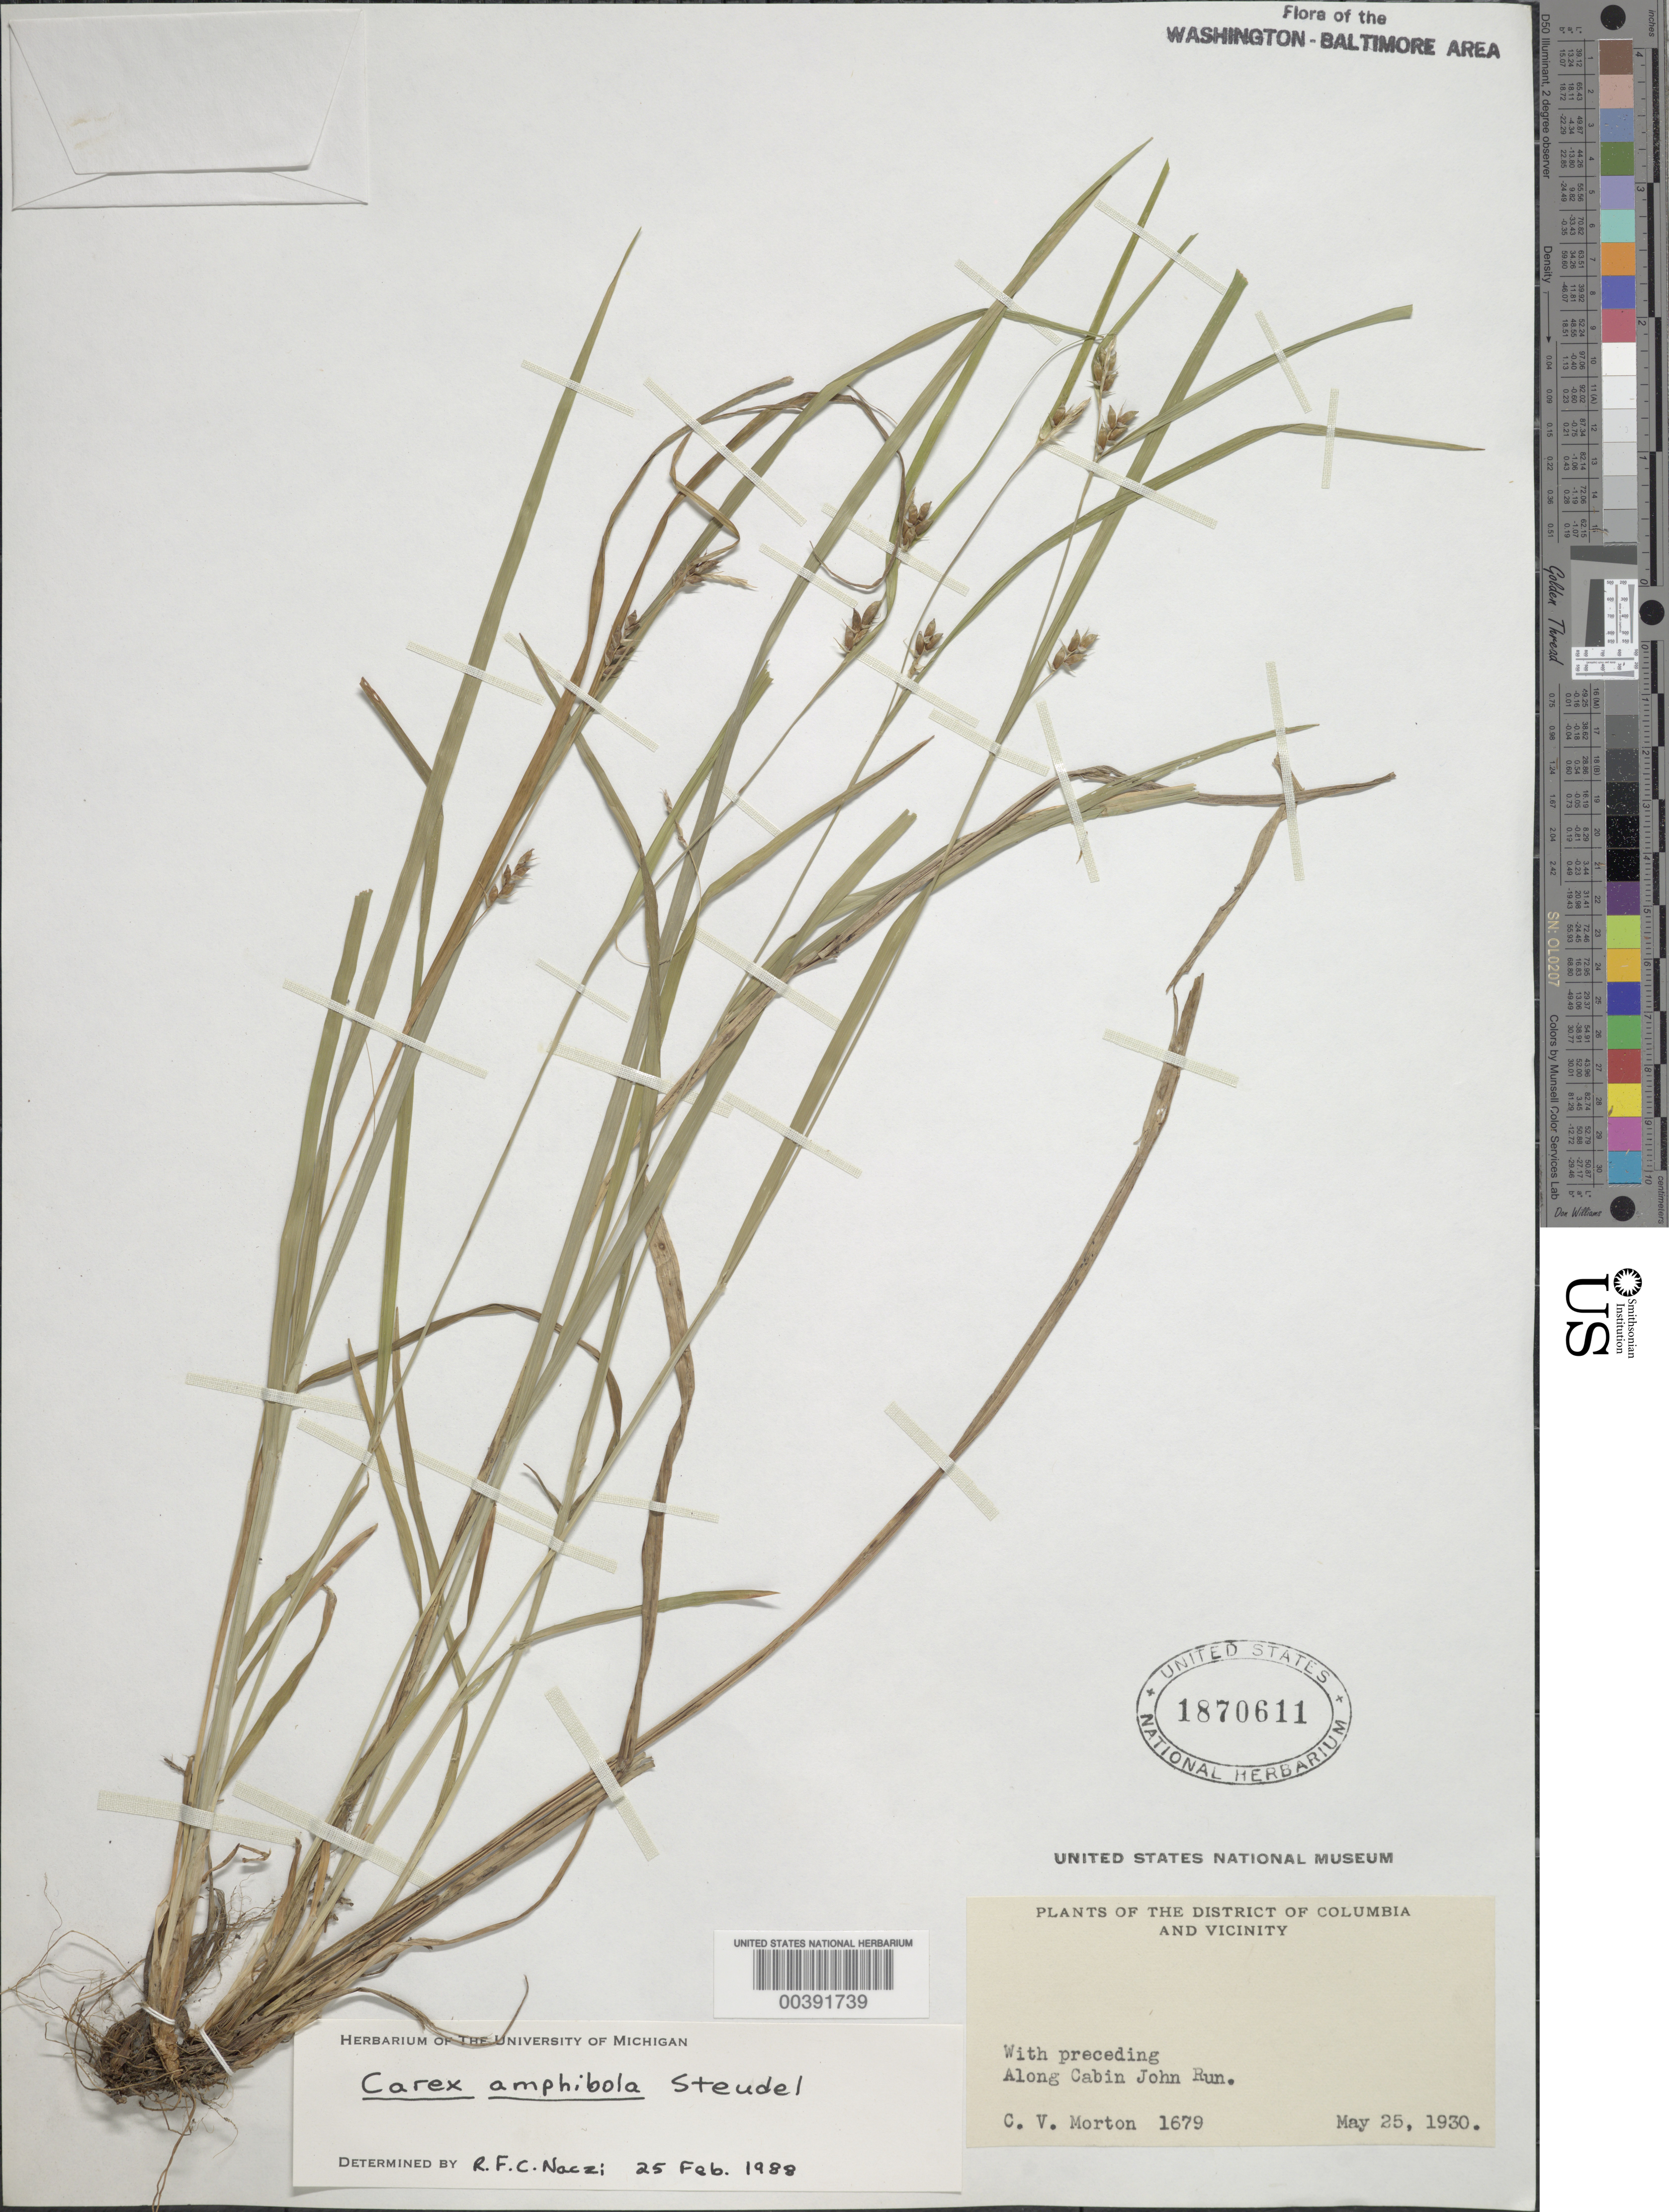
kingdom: Plantae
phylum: Tracheophyta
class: Liliopsida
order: Poales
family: Cyperaceae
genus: Carex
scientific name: Carex amphibola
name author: Steud.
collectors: C. V. Morton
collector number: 1679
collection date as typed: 25 May 1930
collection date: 1930-05-25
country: United States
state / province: Maryland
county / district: Montgomery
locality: Cabin John Run C. & O. Canal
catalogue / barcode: US 1870611